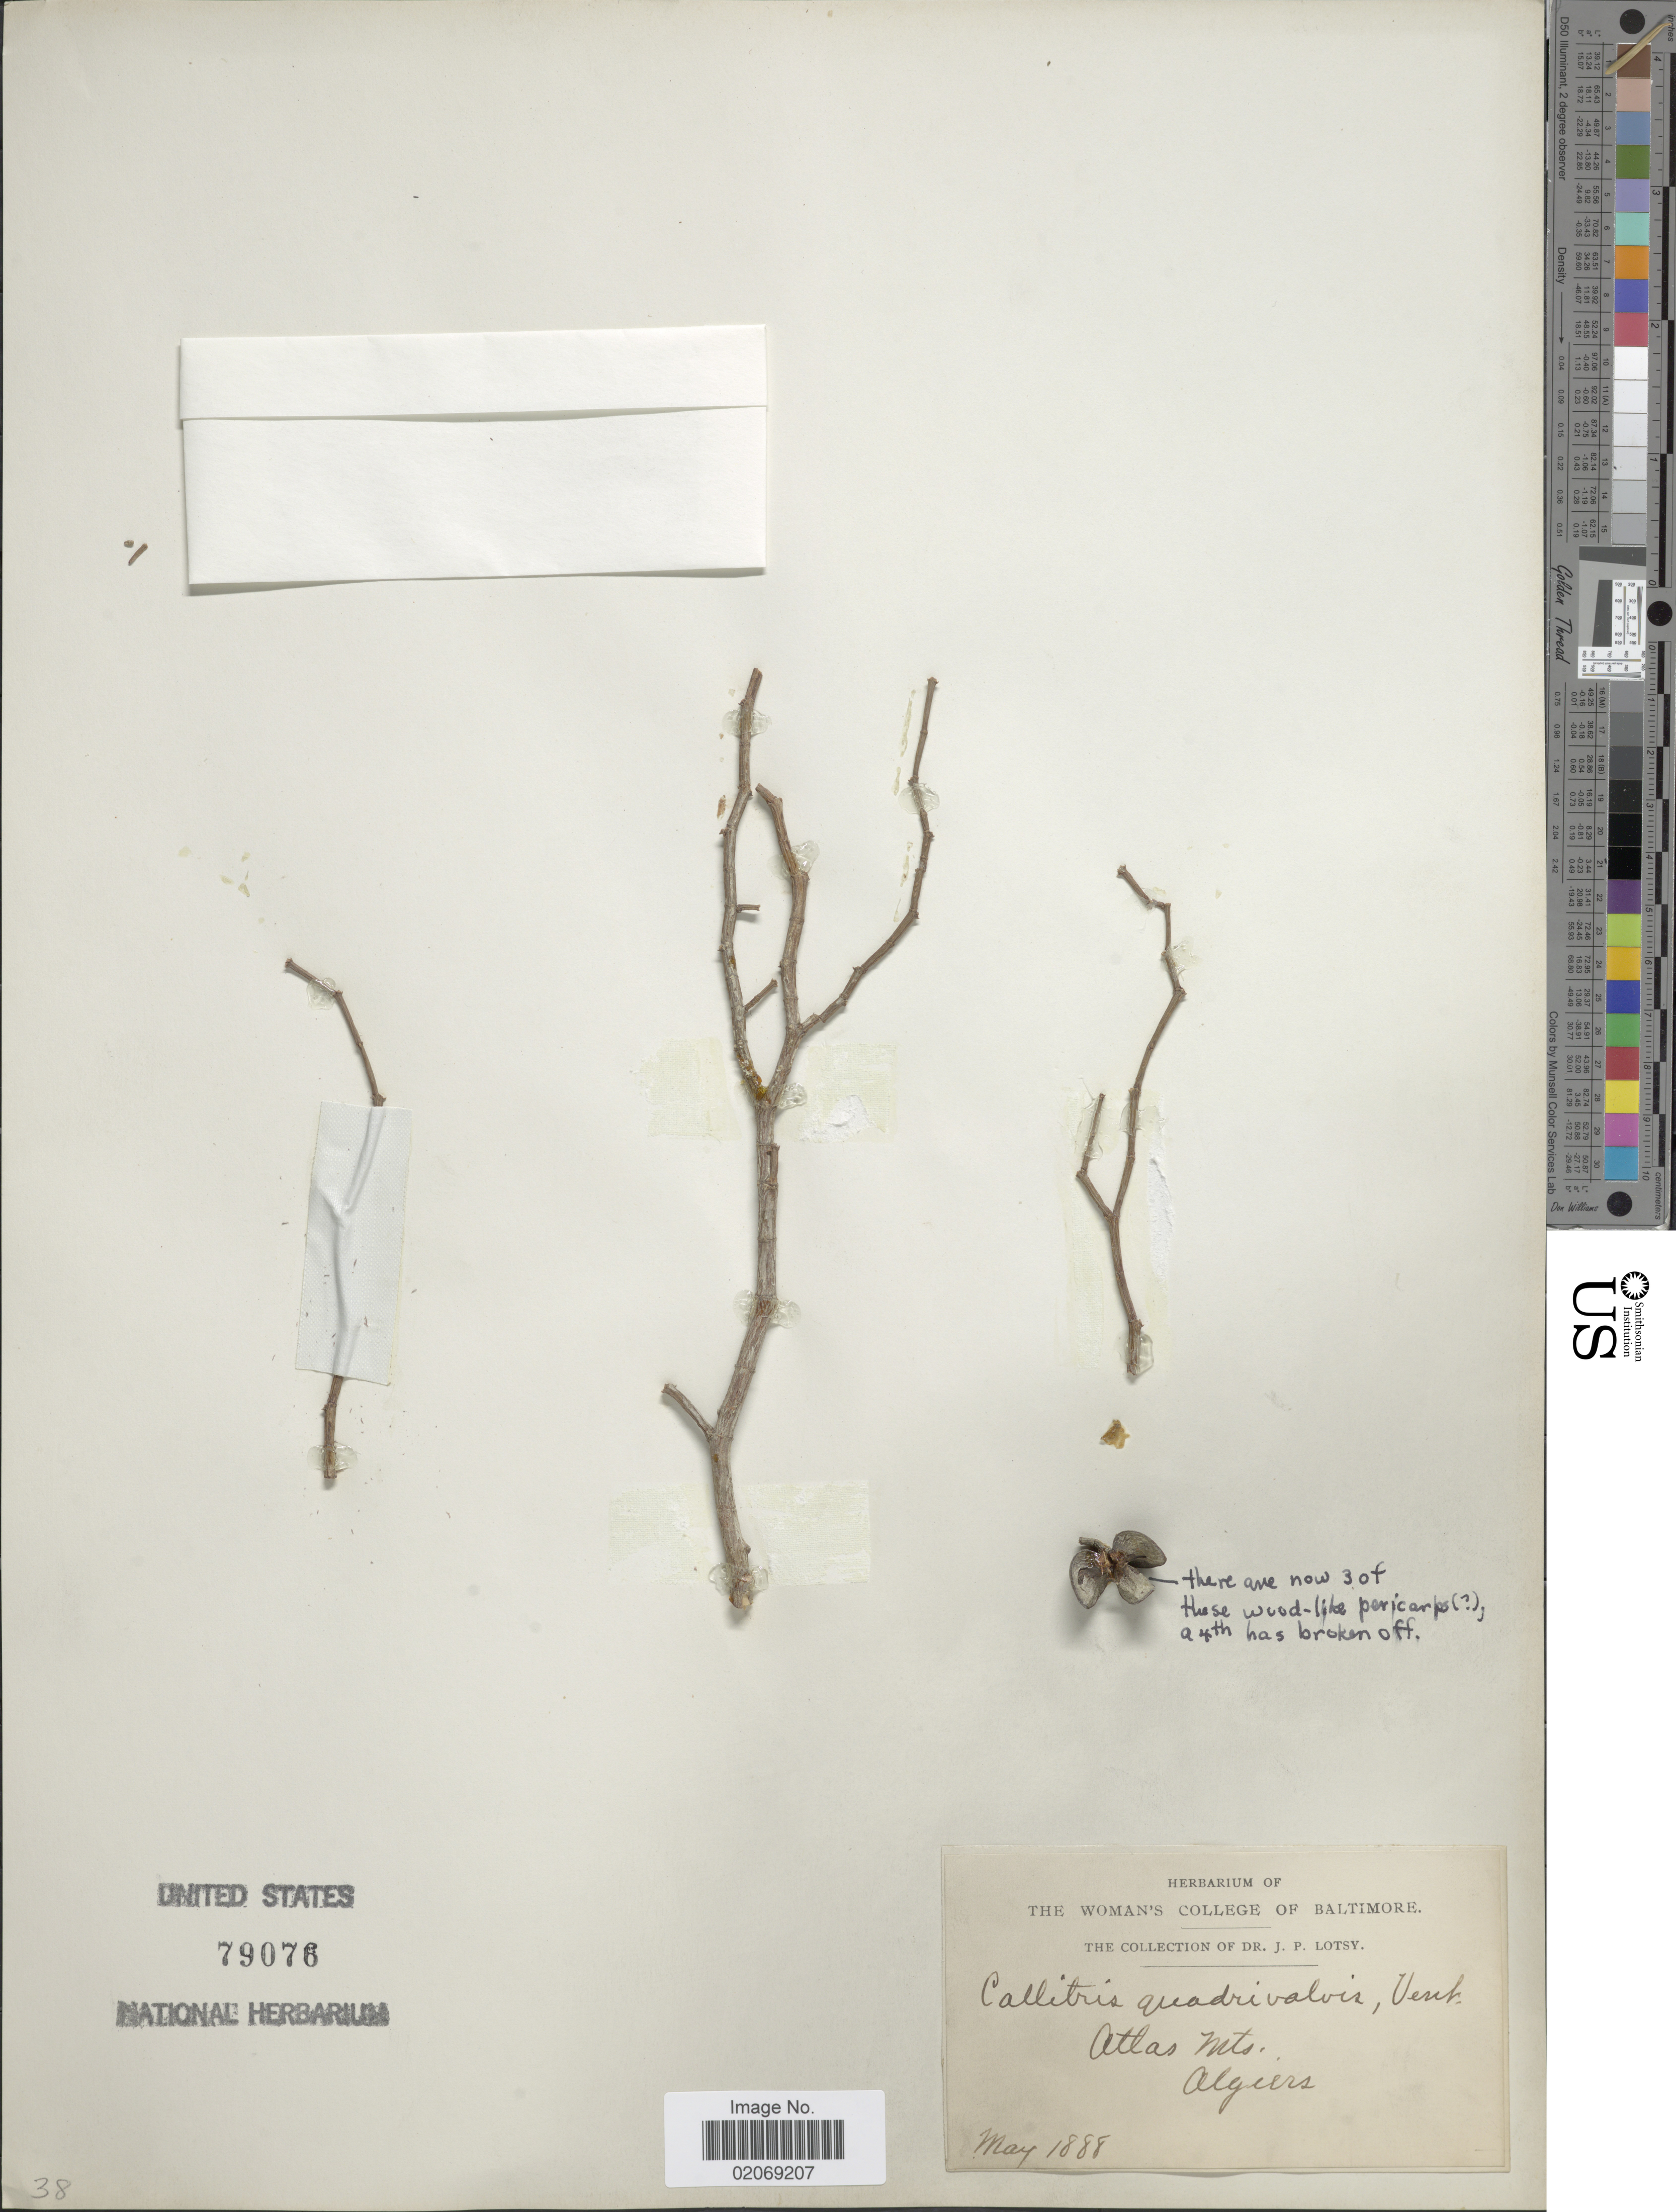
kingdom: Plantae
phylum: Tracheophyta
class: Pinopsida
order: Pinales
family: Cupressaceae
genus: Tetraclinis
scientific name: Tetraclinis articulata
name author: (Vahl) Mast.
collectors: J. Lotsy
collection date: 1888-05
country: Algeria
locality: Atlas Mts.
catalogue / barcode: US 79076